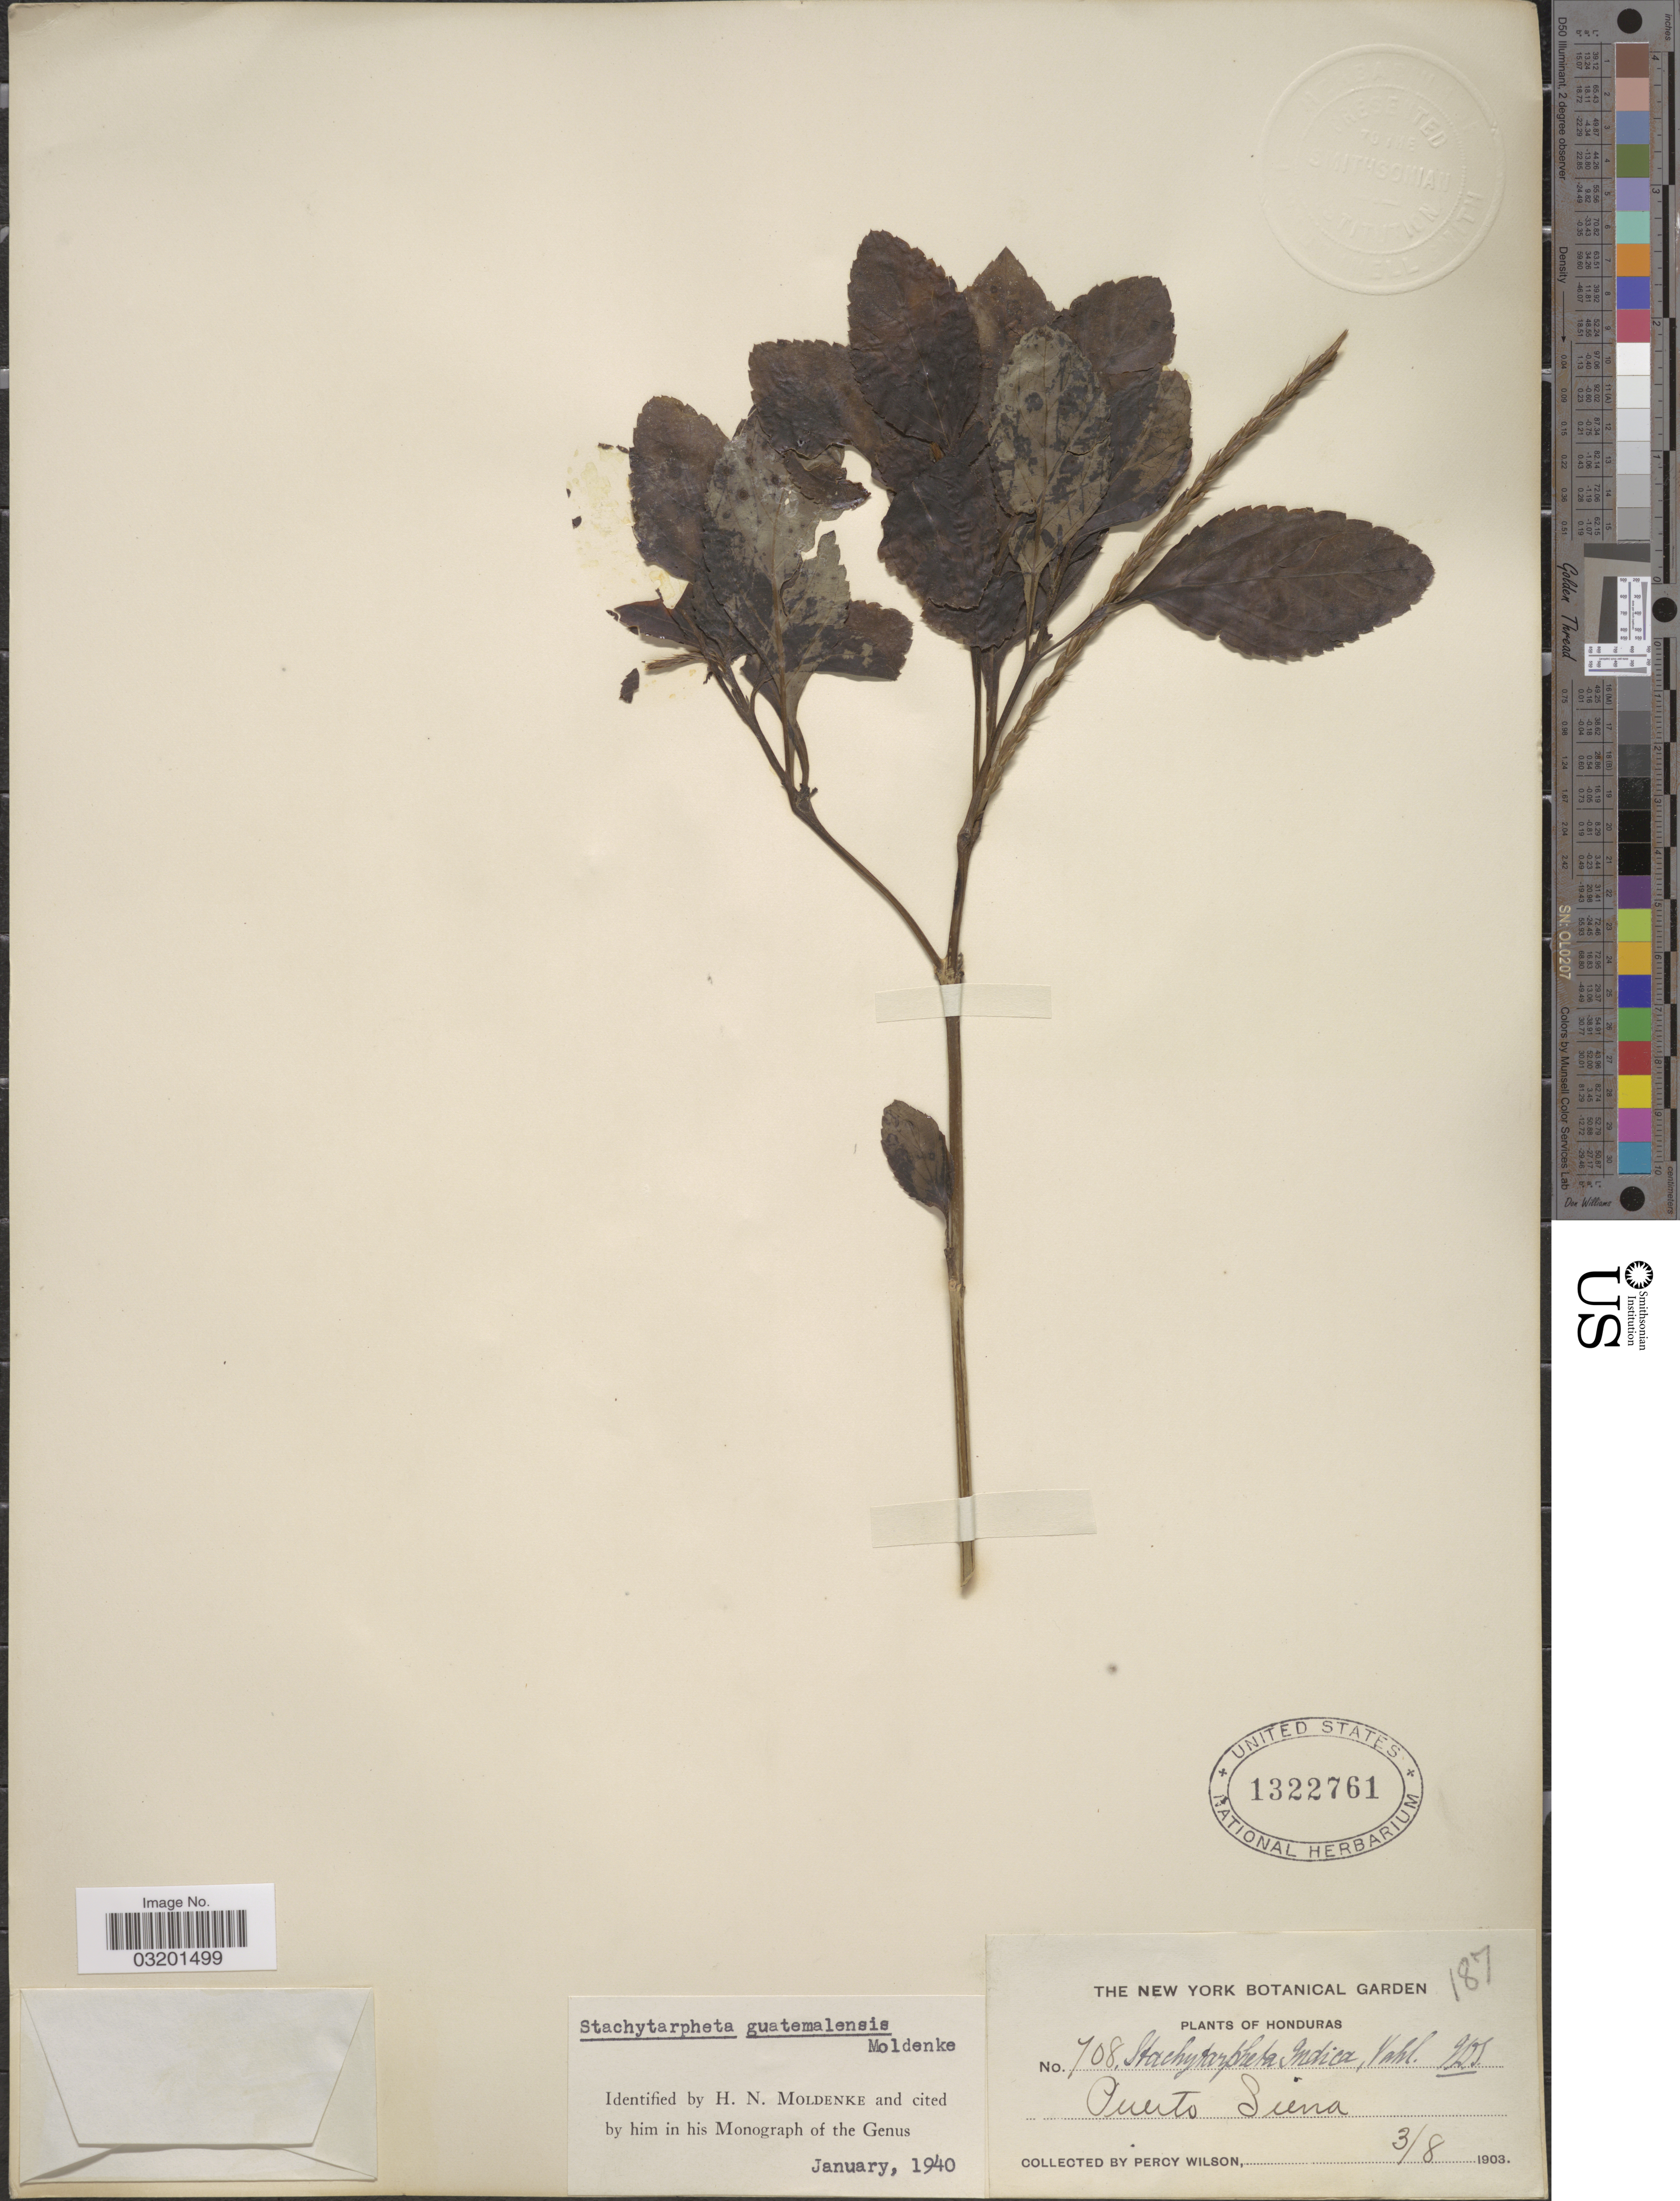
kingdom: Plantae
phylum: Tracheophyta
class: Magnoliopsida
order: Lamiales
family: Verbenaceae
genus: Stachytarpheta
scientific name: Stachytarpheta guatemalensis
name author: Moldenke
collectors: P. Wilson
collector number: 708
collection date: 1903-08-03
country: Honduras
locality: Puerto Sierra.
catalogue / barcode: US 1322761